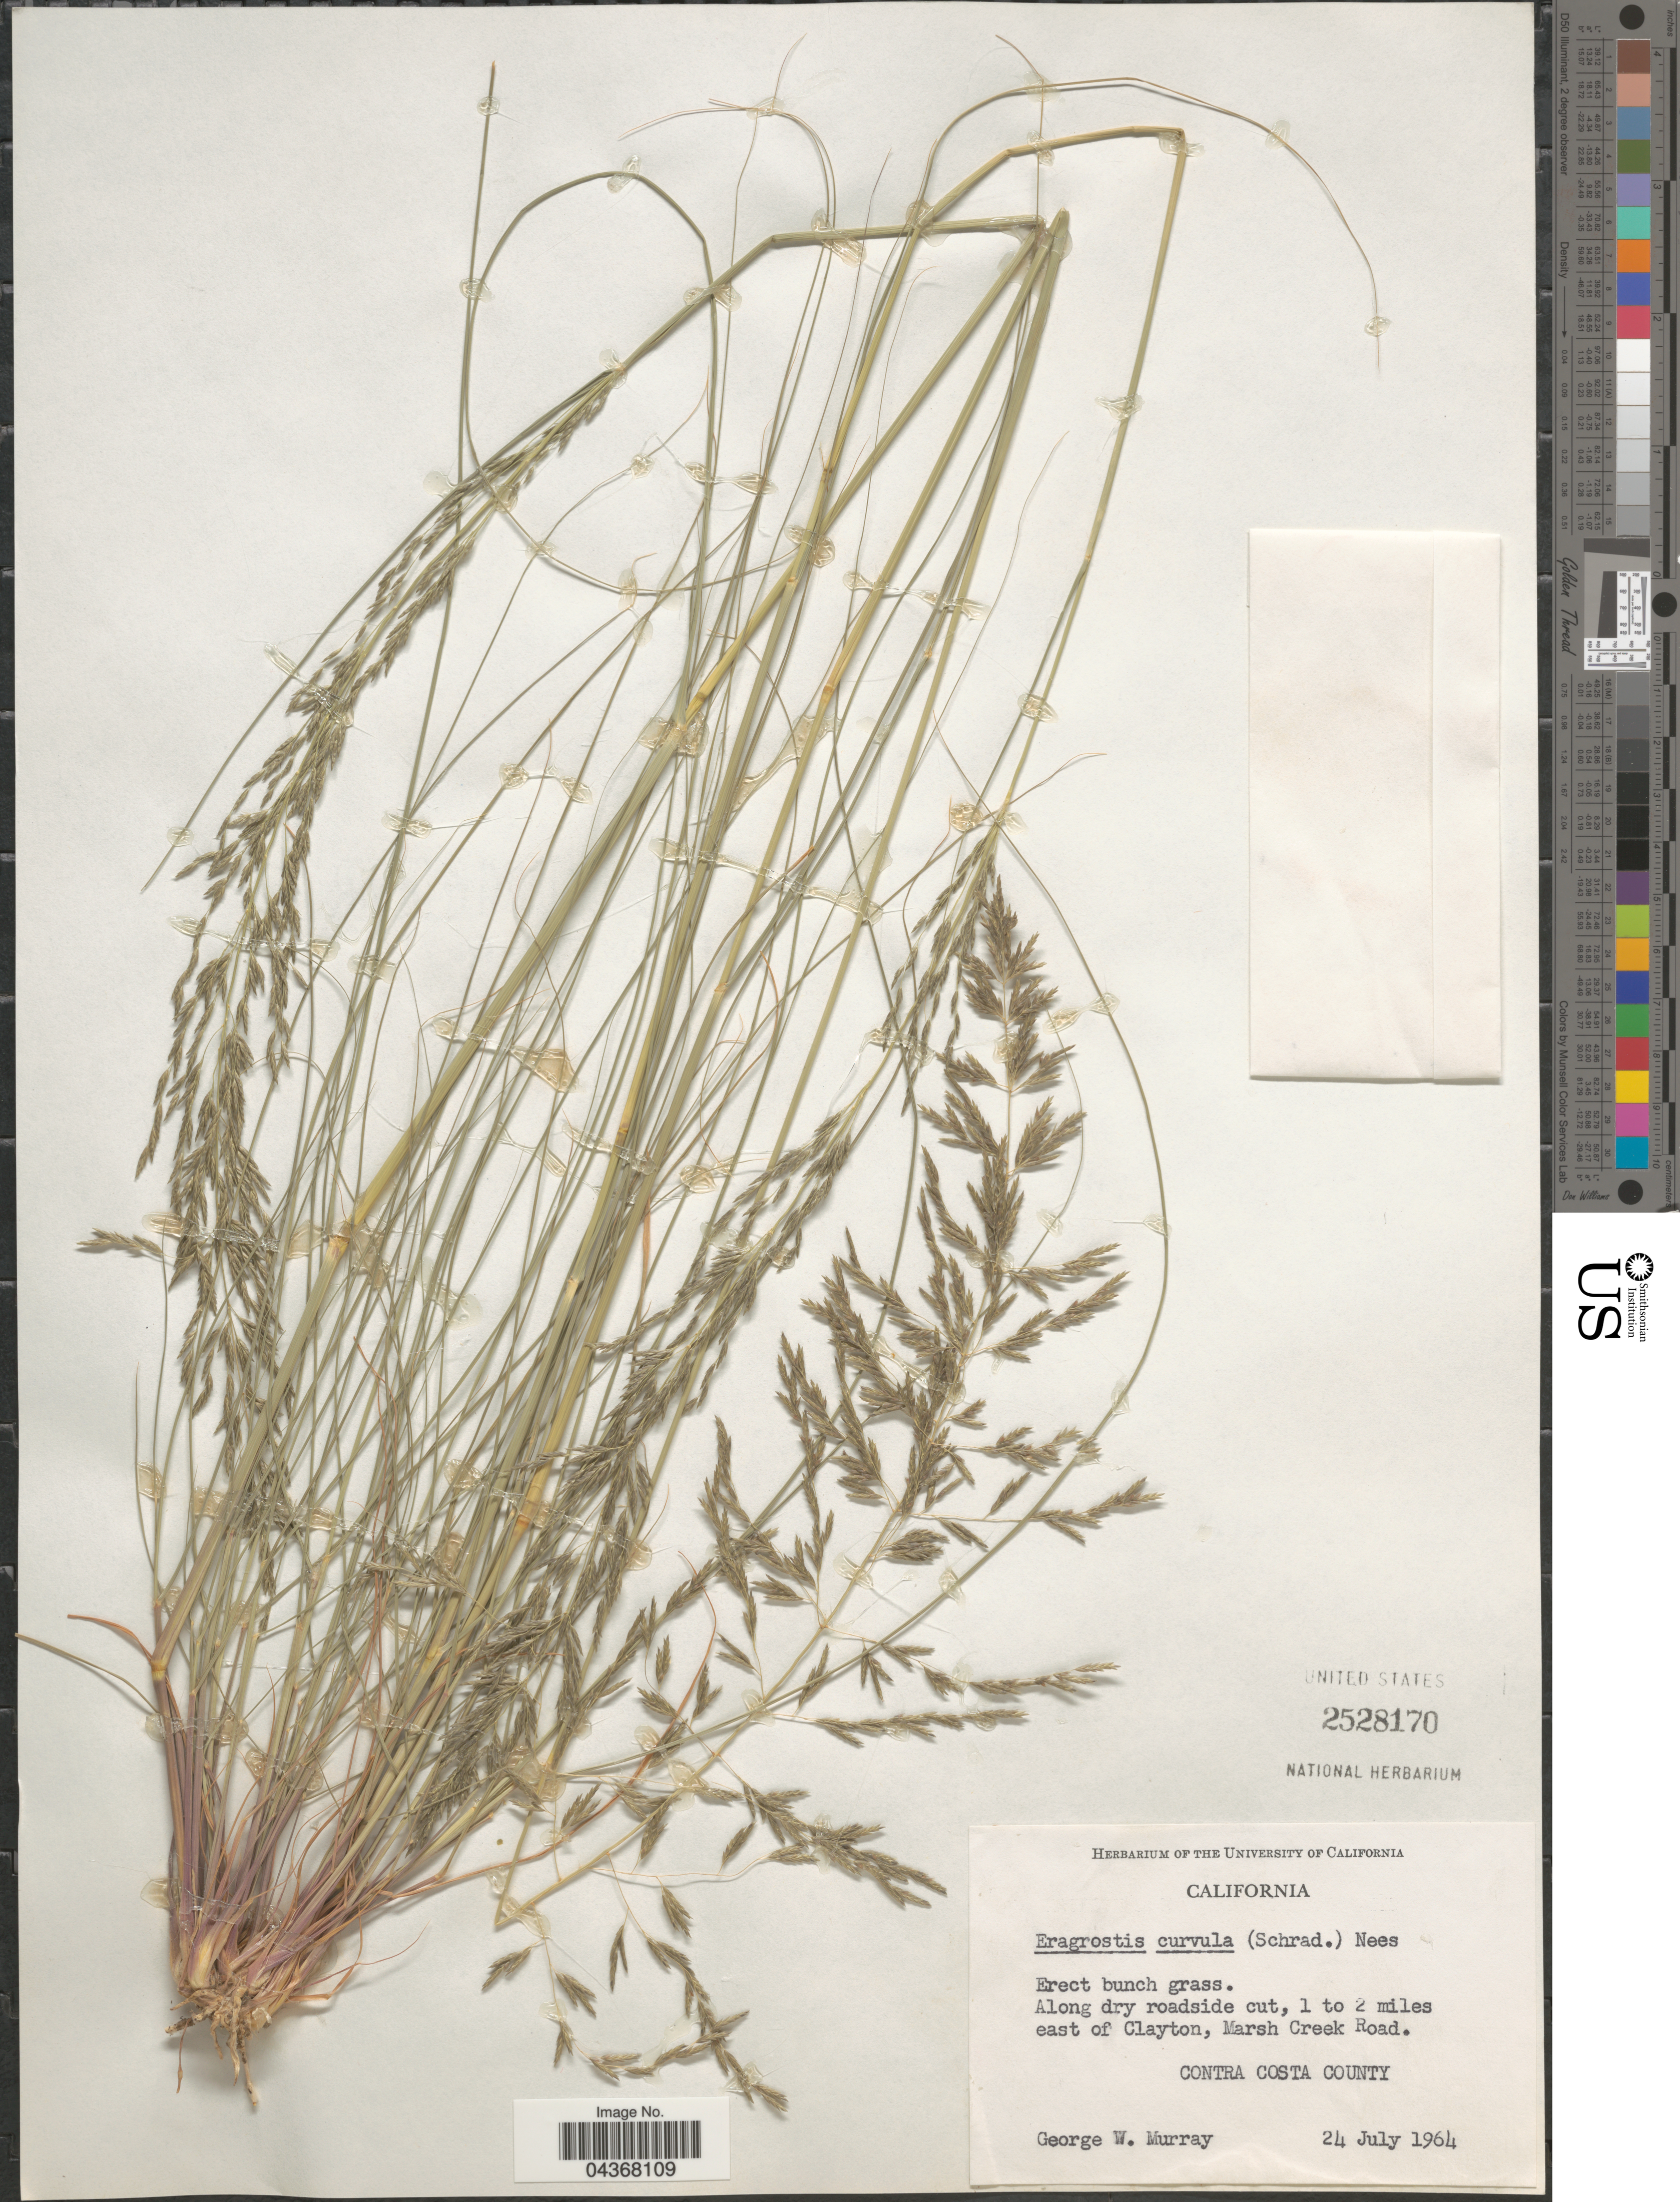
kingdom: Plantae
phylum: Tracheophyta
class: Liliopsida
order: Poales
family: Poaceae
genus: Eragrostis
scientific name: Eragrostis curvula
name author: (Schrad.) Nees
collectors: G. Murray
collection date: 1964-07-24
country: United States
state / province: California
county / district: Contra Costa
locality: Along dry roadside cut, 1 to 2 miles east of Clayton, Marsh Creek Road. Contra Costa County.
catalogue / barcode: US 2528170